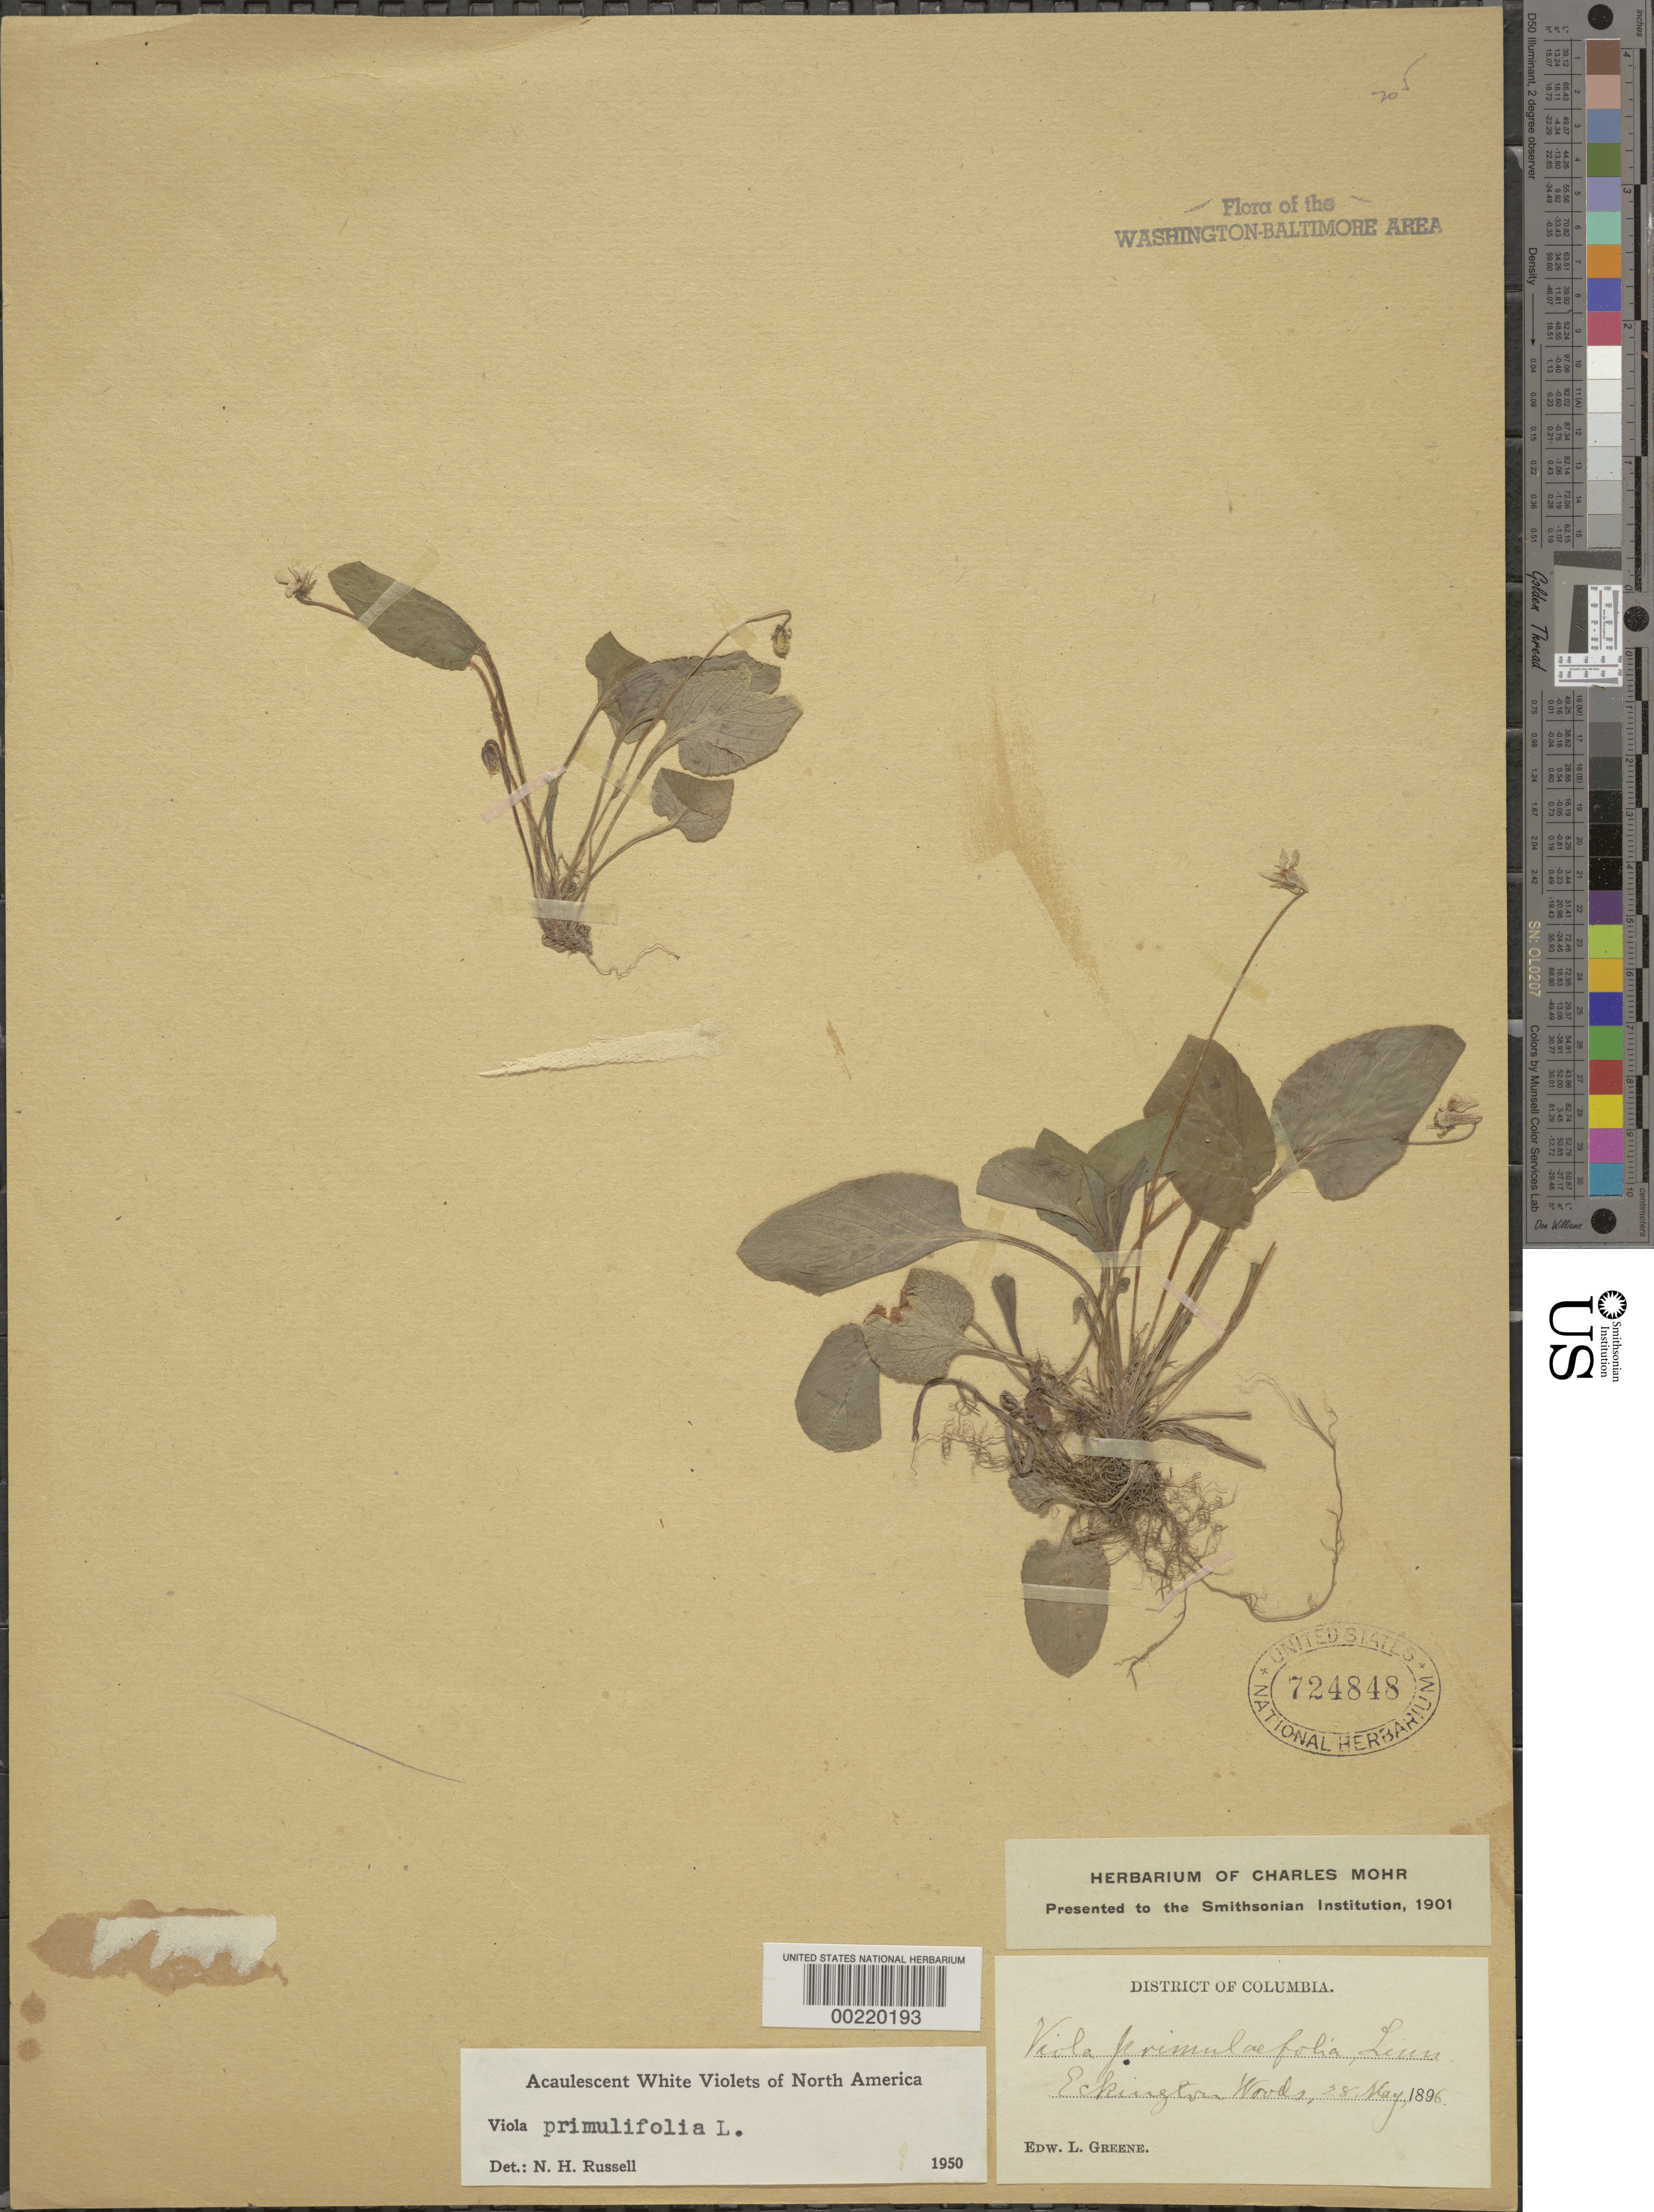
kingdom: Plantae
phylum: Tracheophyta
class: Magnoliopsida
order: Malpighiales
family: Violaceae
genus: Viola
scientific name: Viola primulifolia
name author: L.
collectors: E. L. Greene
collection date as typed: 28 May 1896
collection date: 1896-05-28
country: United States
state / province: District of Columbia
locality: Eckington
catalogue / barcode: US 724848